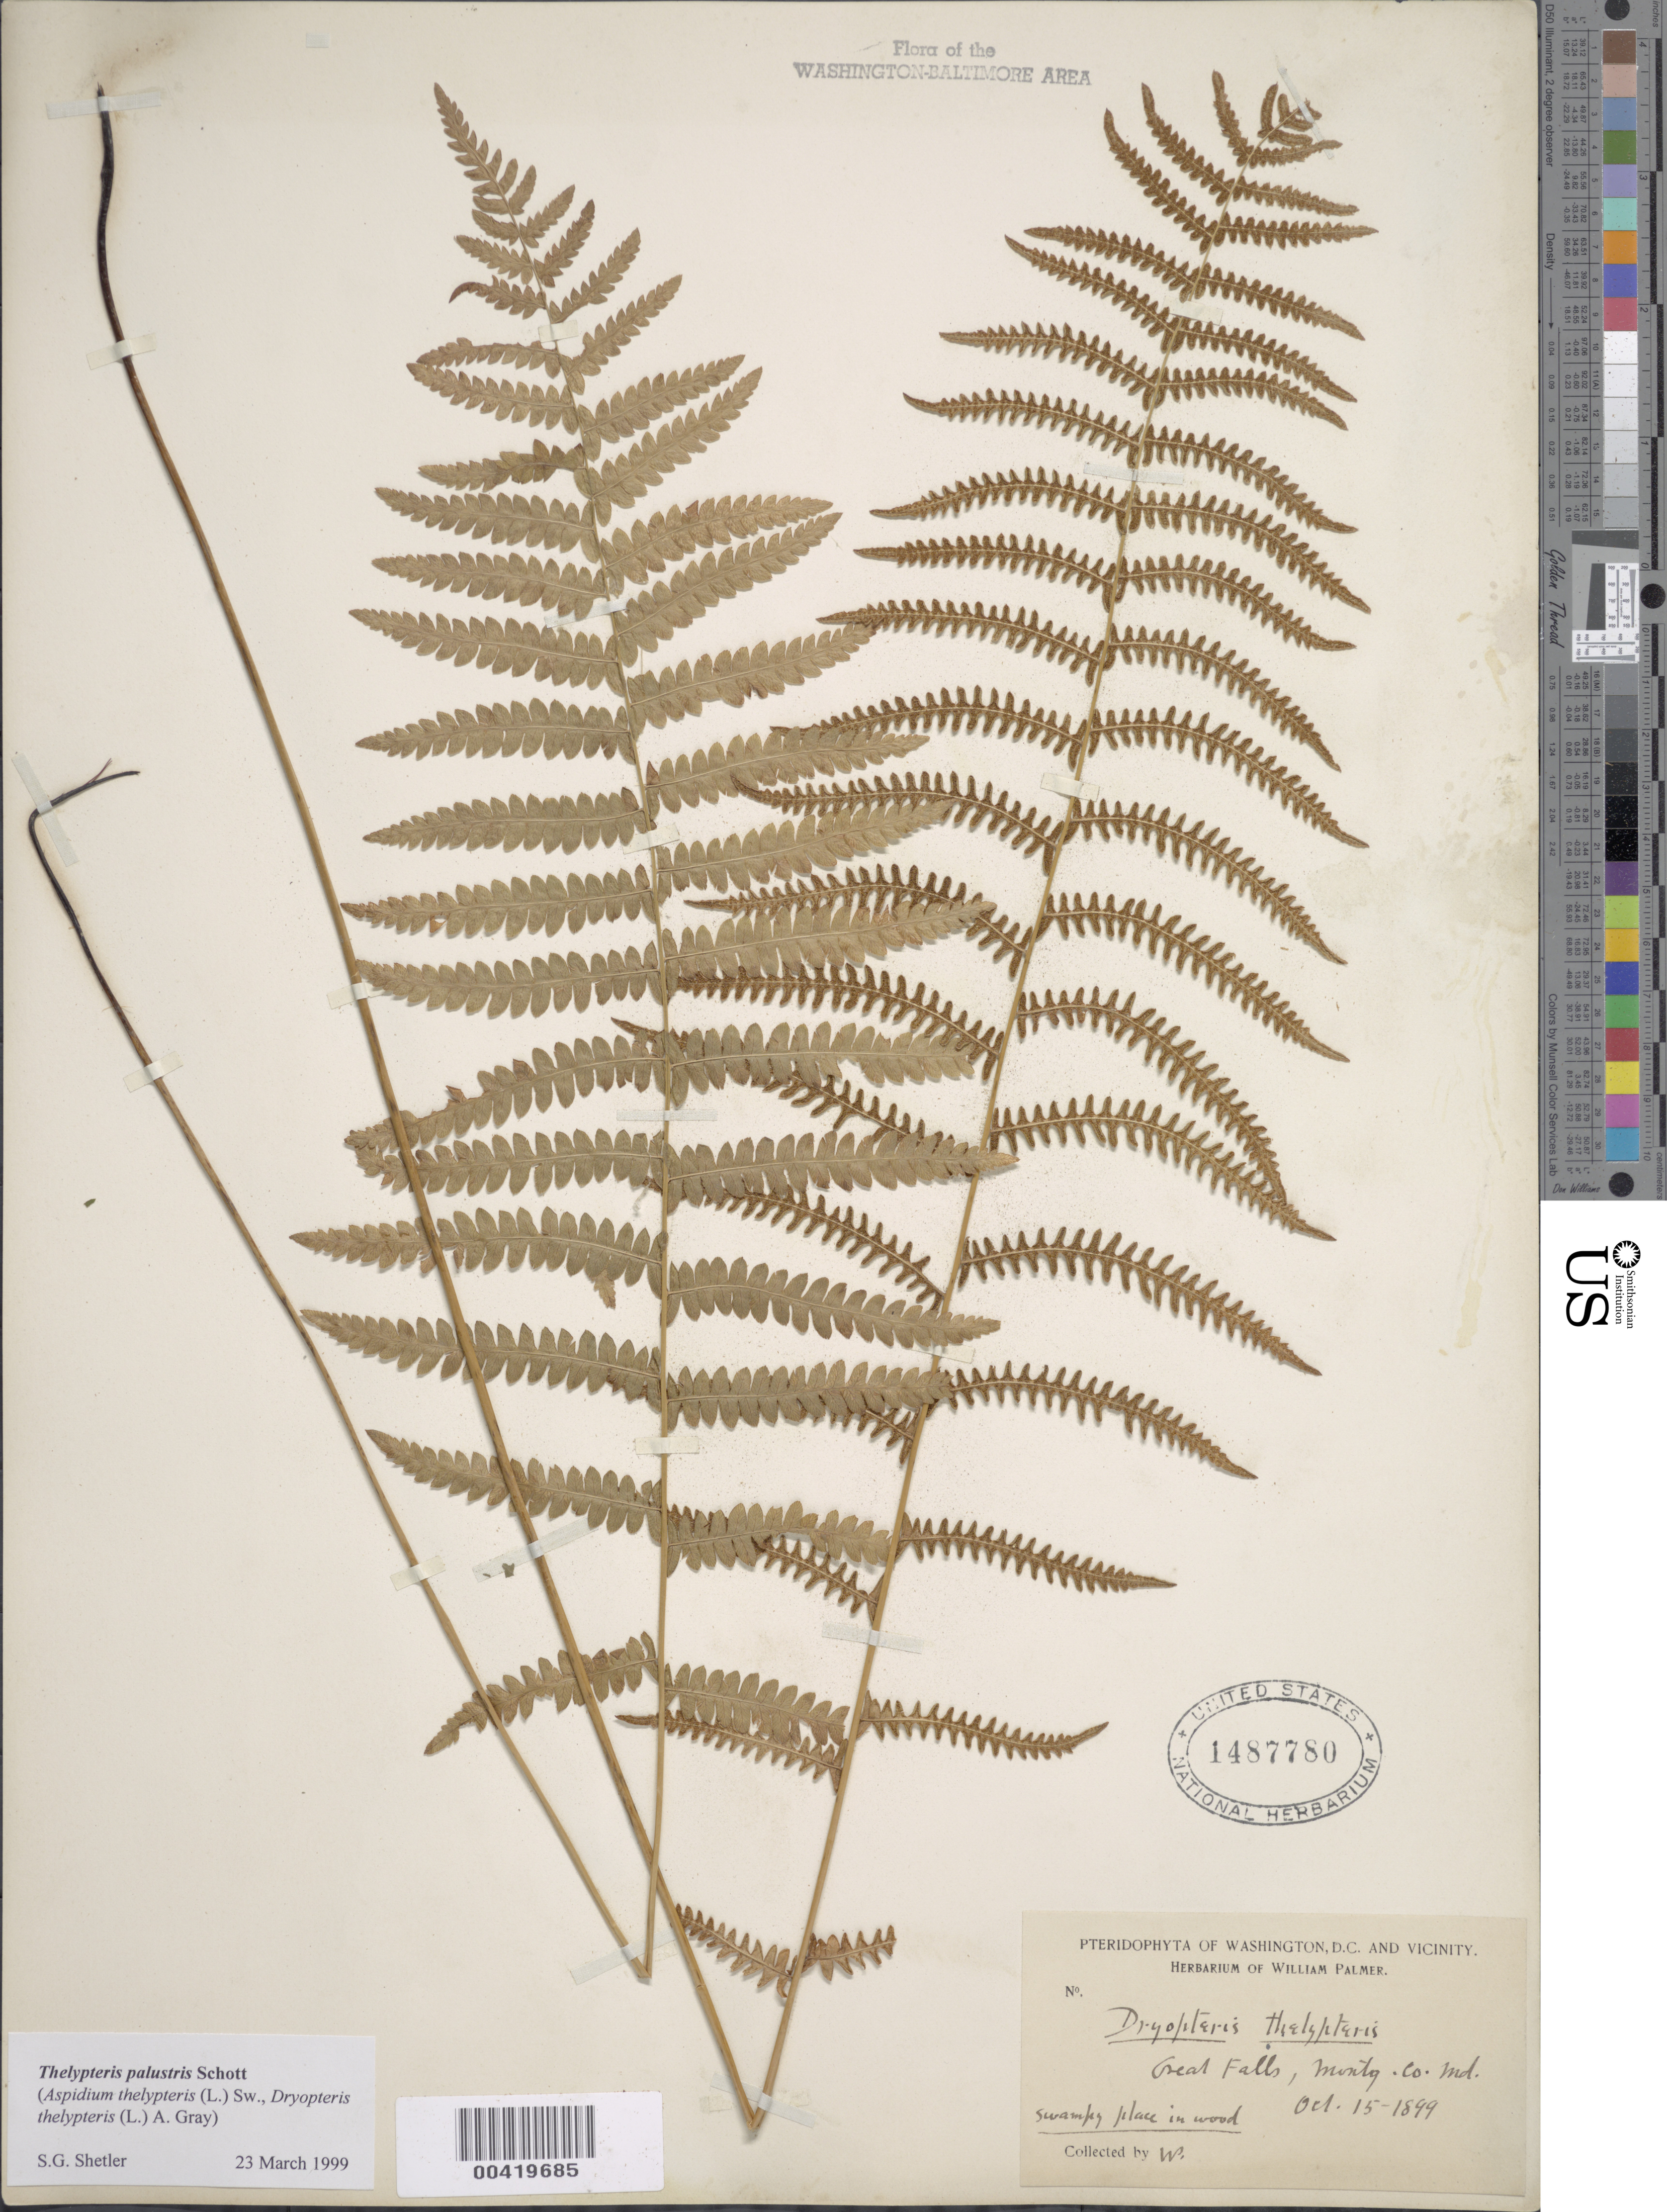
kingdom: Plantae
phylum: Tracheophyta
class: Polypodiopsida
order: Polypodiales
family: Thelypteridaceae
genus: Thelypteris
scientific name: Thelypteris palustris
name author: (Salisb.) Schott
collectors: W. Palmer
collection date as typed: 15 Oct 1899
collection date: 1899-10-15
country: United States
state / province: Maryland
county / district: Montgomery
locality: Great Falls C. & O. Canal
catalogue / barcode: US 1487780